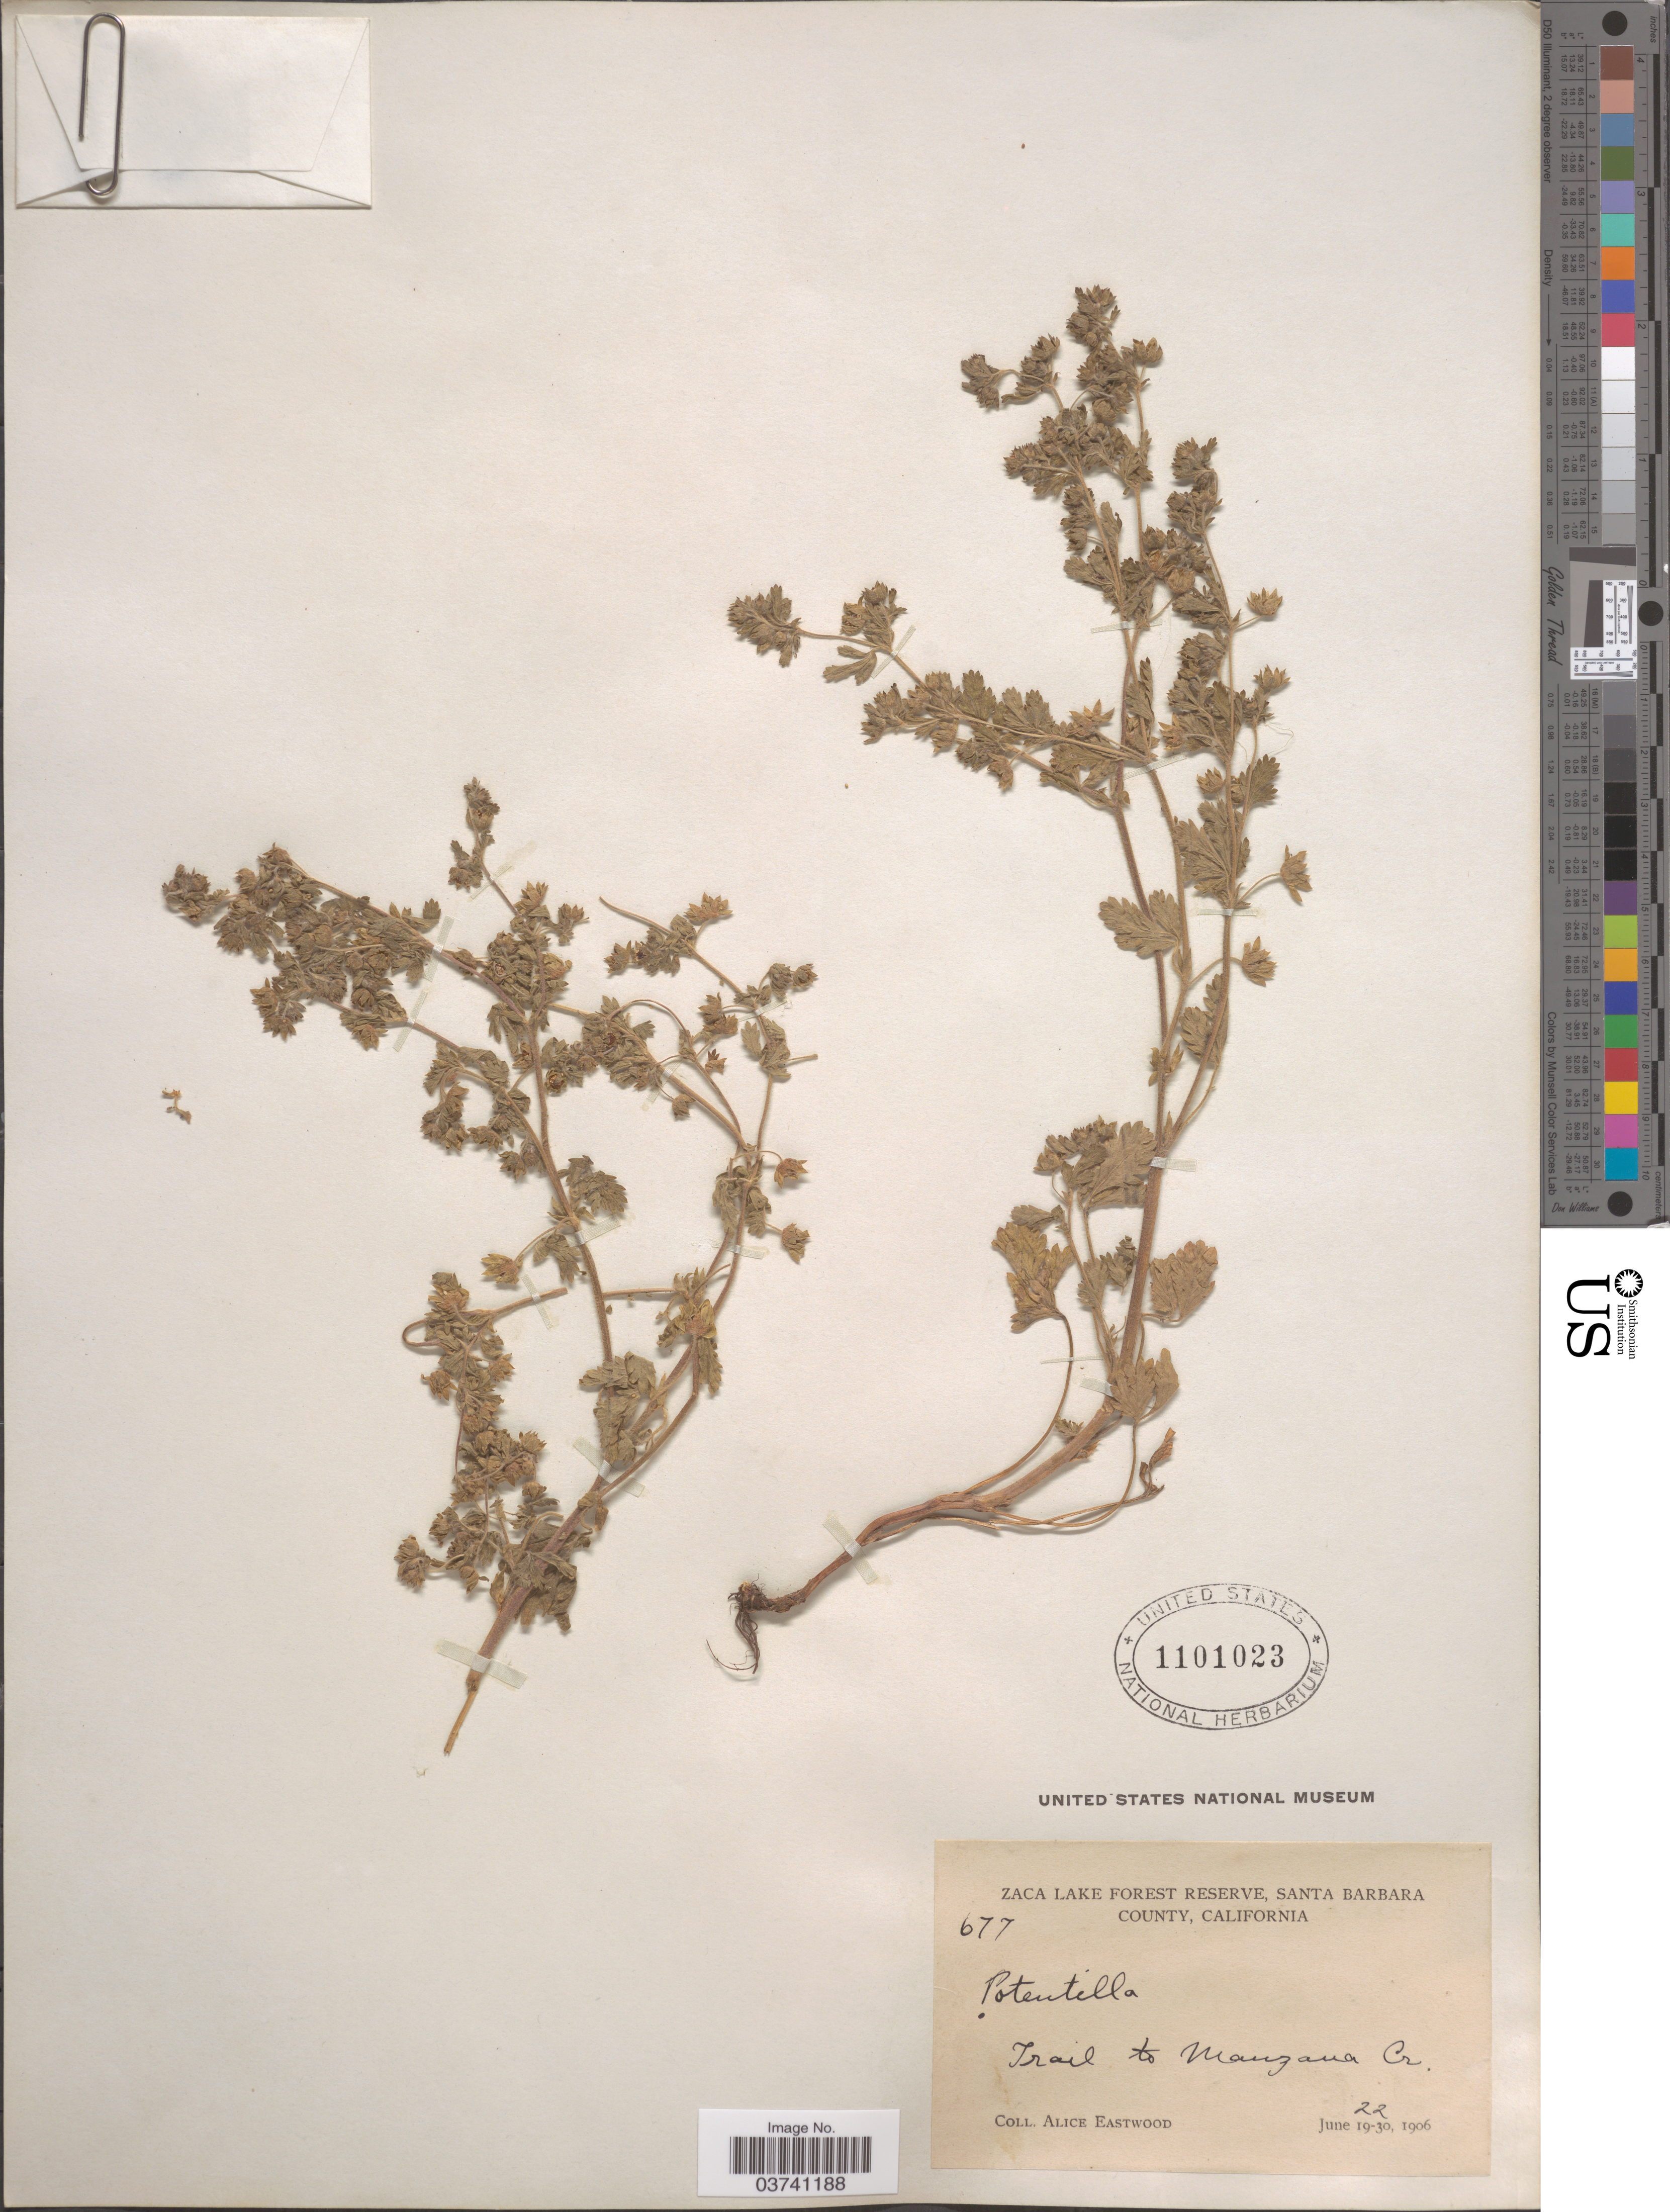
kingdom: Plantae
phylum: Tracheophyta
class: Magnoliopsida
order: Rosales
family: Rosaceae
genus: Potentilla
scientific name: Potentilla rivalis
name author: Nutt.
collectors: A. Eastwood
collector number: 677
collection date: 1906-06-22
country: United States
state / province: California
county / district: Santa Barbara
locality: Zaca Lake Forest Reserve, Santa Barbara County. Trail to Manzana Cr.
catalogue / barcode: US 1101023